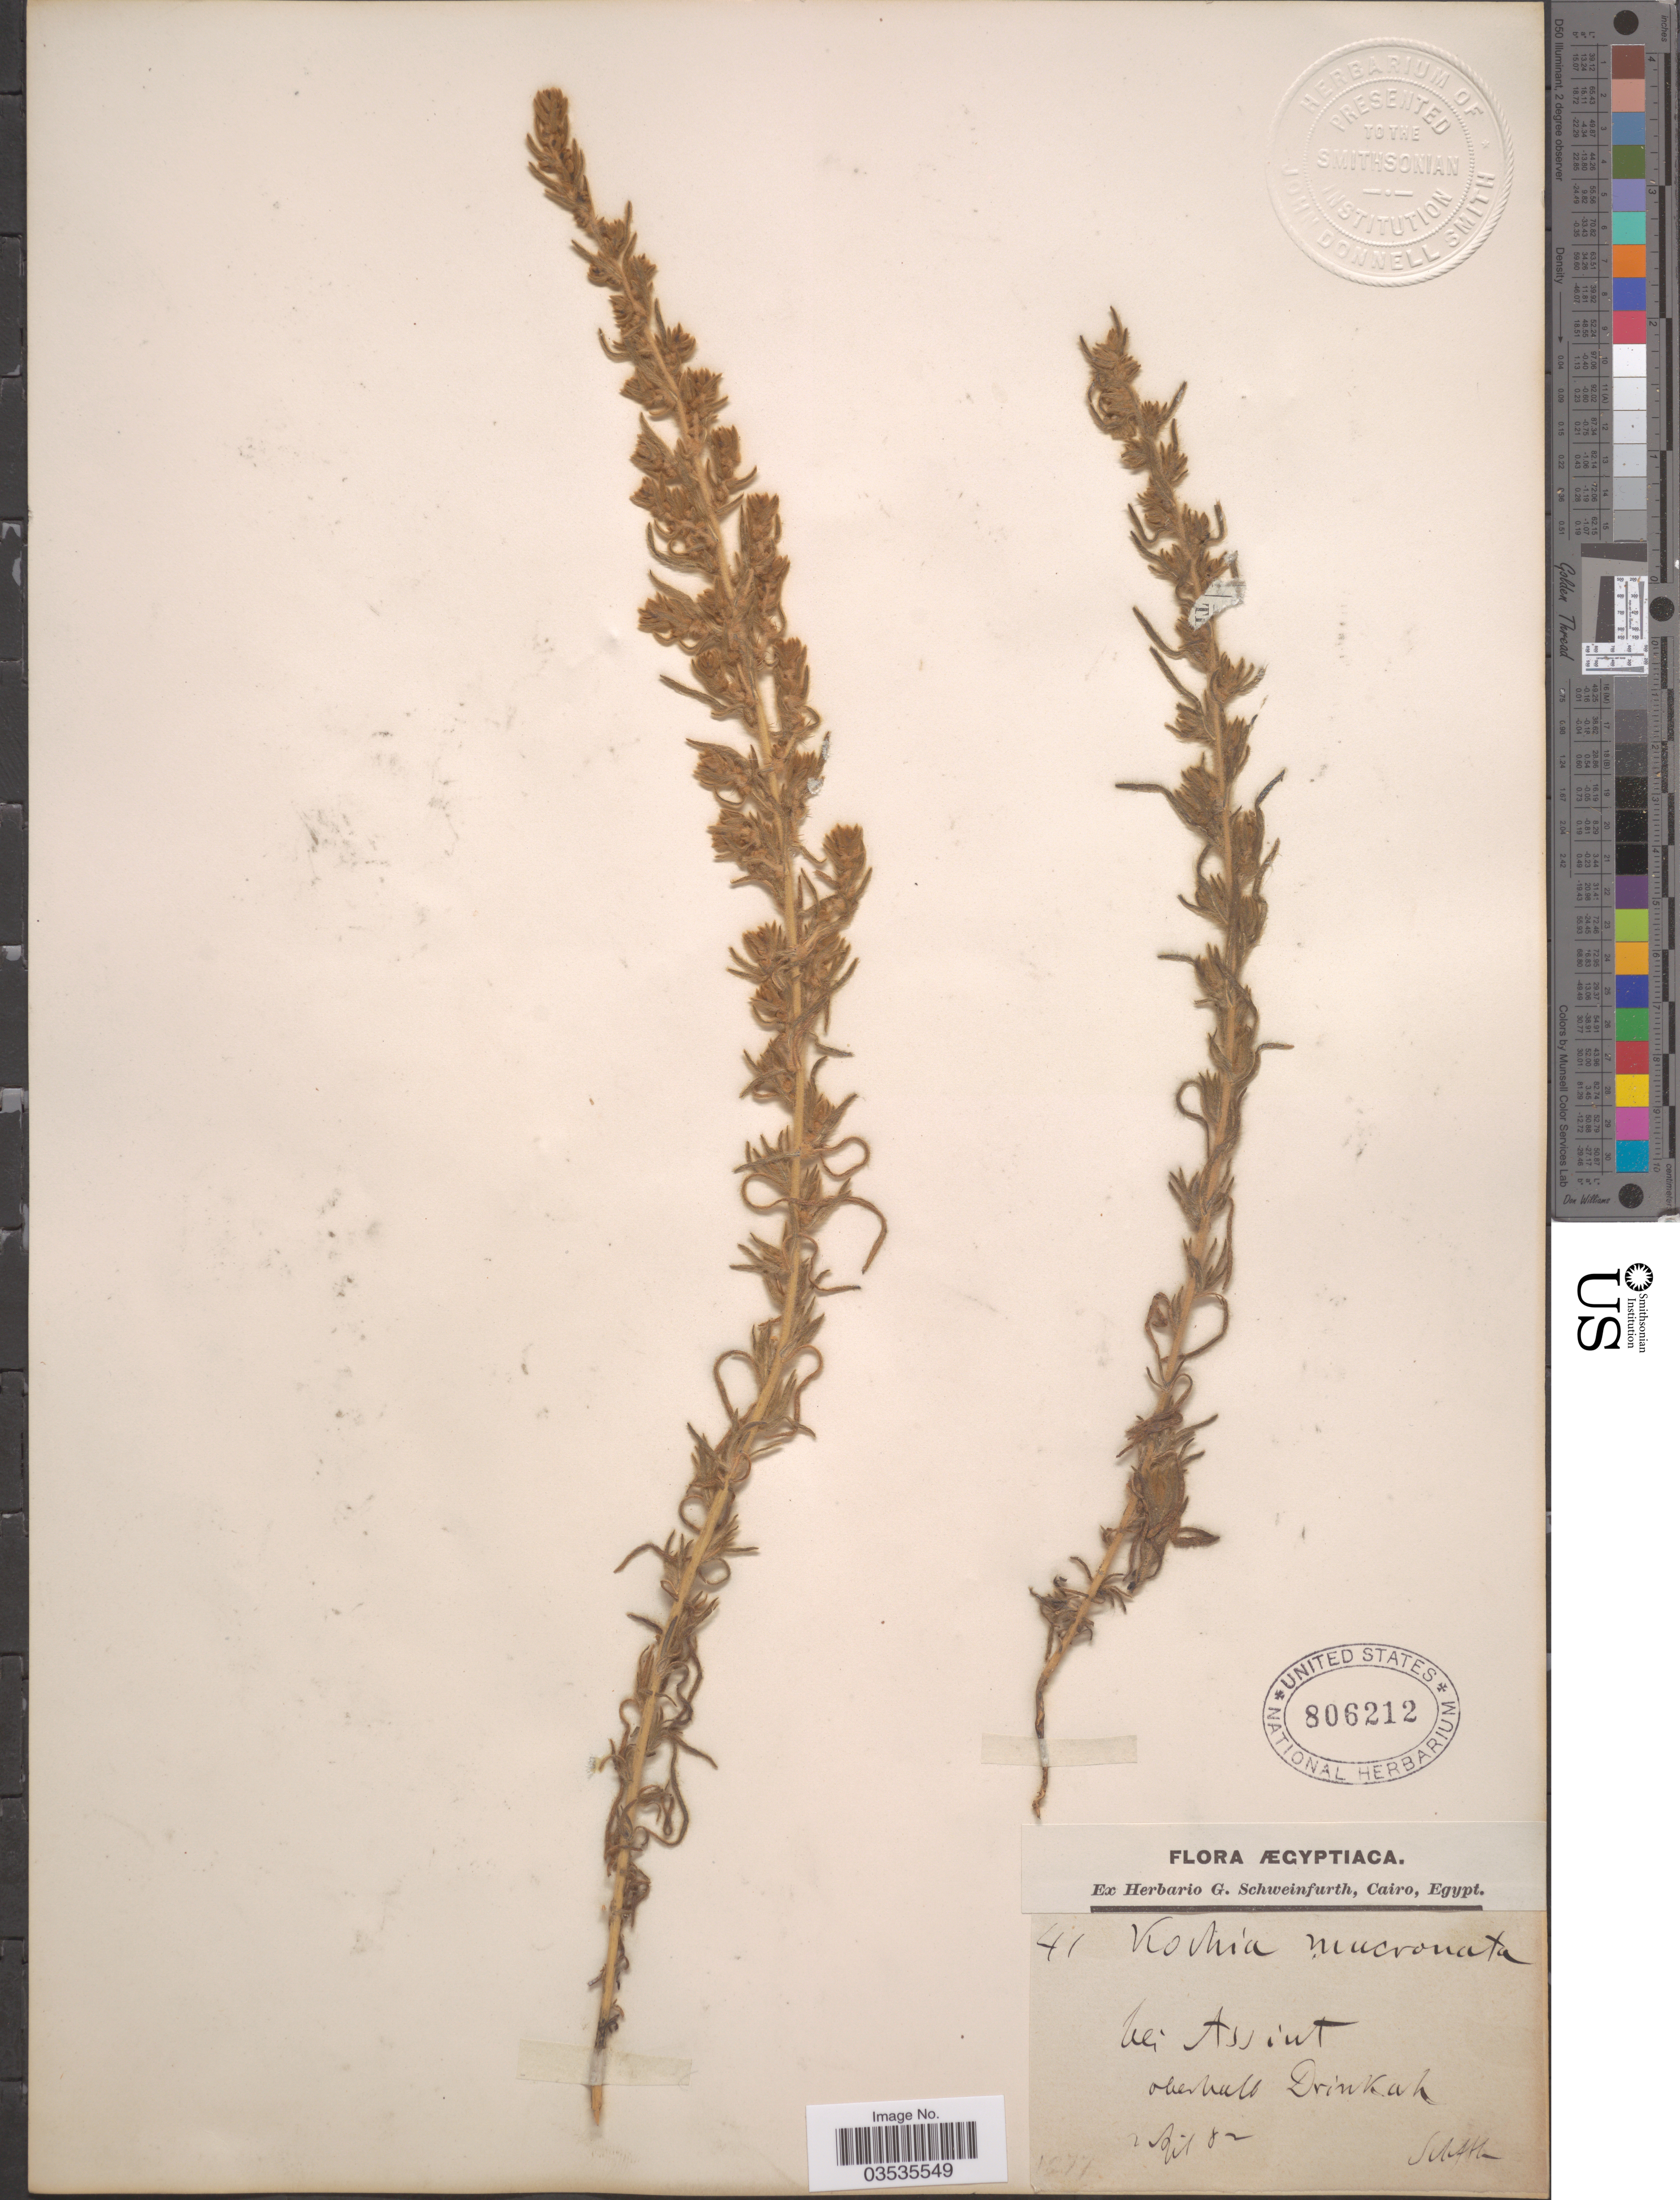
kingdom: Plantae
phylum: Tracheophyta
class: Magnoliopsida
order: Caryophyllales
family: Amaranthaceae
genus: Bassia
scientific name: Bassia sp.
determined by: Strong, Mark T., (BOT), Smithsonian Institution - National Museum of Natural History (UNITED STATES)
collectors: G. A. Schweinfurth (herbarium)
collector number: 41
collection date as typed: Transcribed d/m/y: 2/4/82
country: Egypt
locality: Bei Assiut oberhalb Drinkah.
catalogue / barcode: US 806212